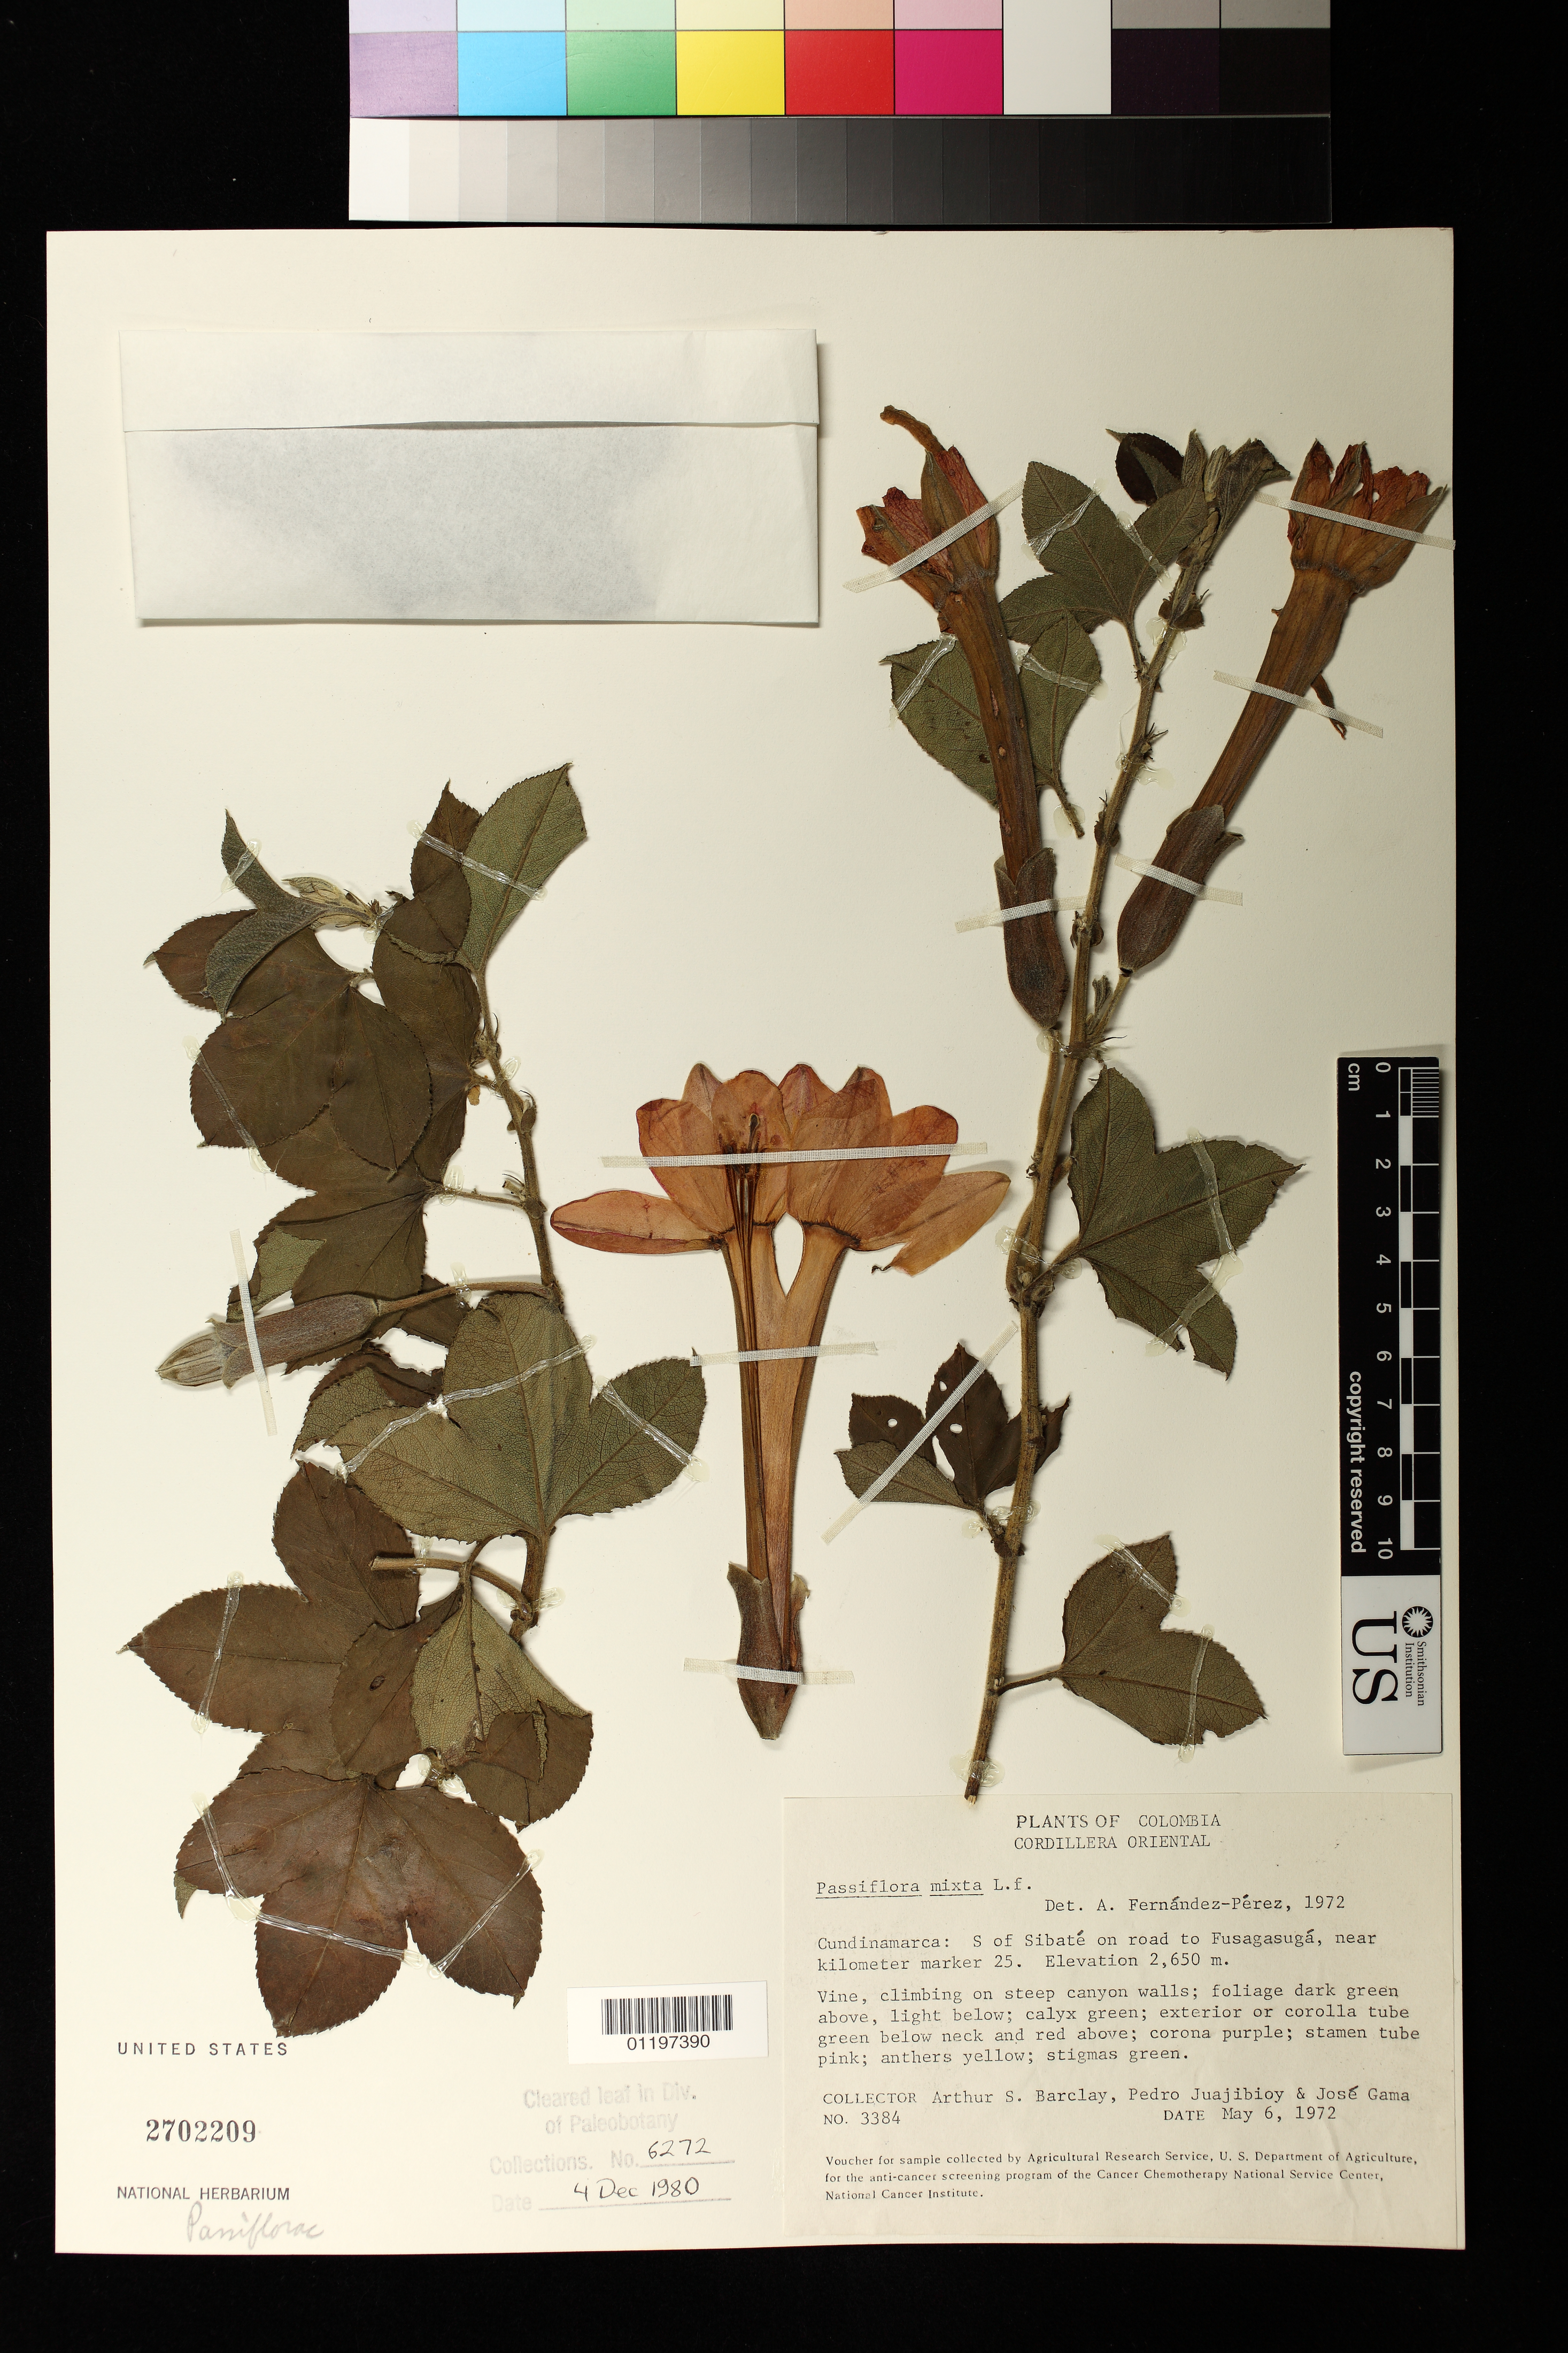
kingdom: Plantae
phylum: Tracheophyta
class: Magnoliopsida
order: Malpighiales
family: Passifloraceae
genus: Passiflora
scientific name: Passiflora mixta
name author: L. f.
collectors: A. S. Barclay, P. Juajibioy & J. Gama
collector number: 3384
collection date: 1972-05-06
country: Colombia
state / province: Cundinamarca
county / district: Cordillera Oriental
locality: S of Sibatè on road to Fusagasugá, near kilometer marker 25.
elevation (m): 2650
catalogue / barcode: US 2702209